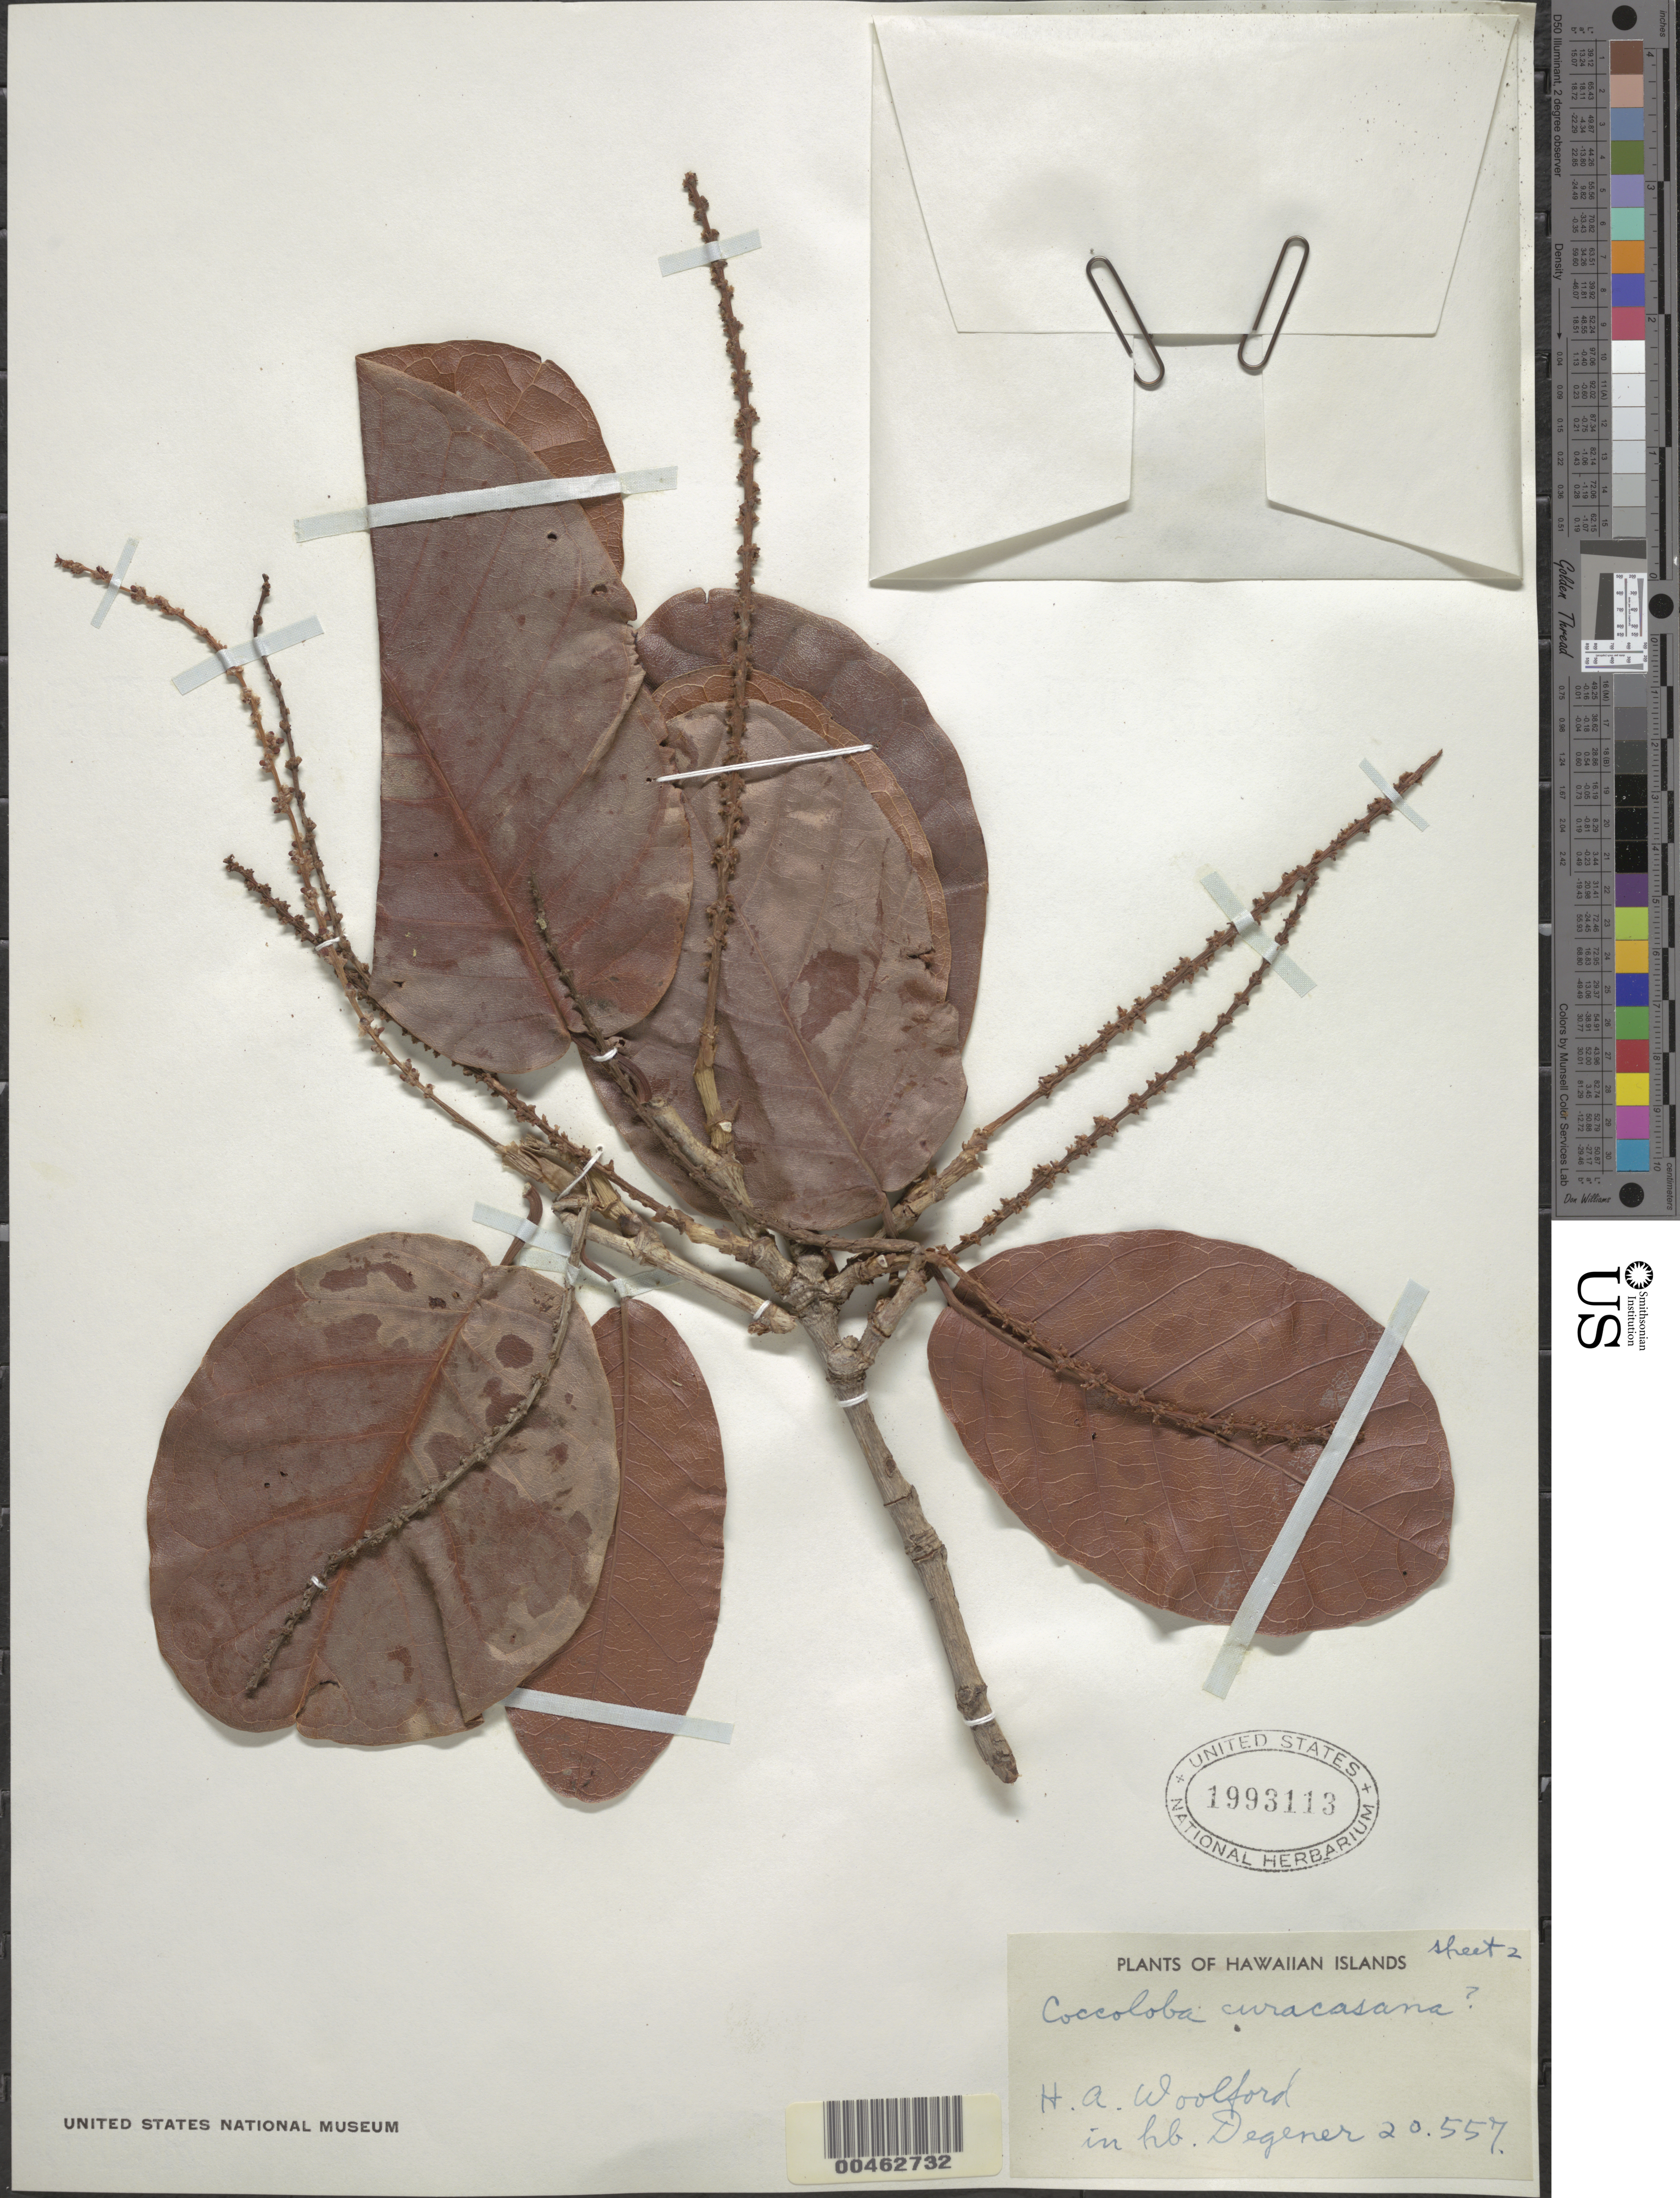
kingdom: Plantae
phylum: Tracheophyta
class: Magnoliopsida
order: Caryophyllales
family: Polygonaceae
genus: Coccoloba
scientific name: Coccoloba caracasana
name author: Meisn.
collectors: H. Woolford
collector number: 20557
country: United States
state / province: Hawaii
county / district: Honolulu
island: Oahu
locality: Honolulu, Campus of the University of Hawaii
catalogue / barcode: US 1993113